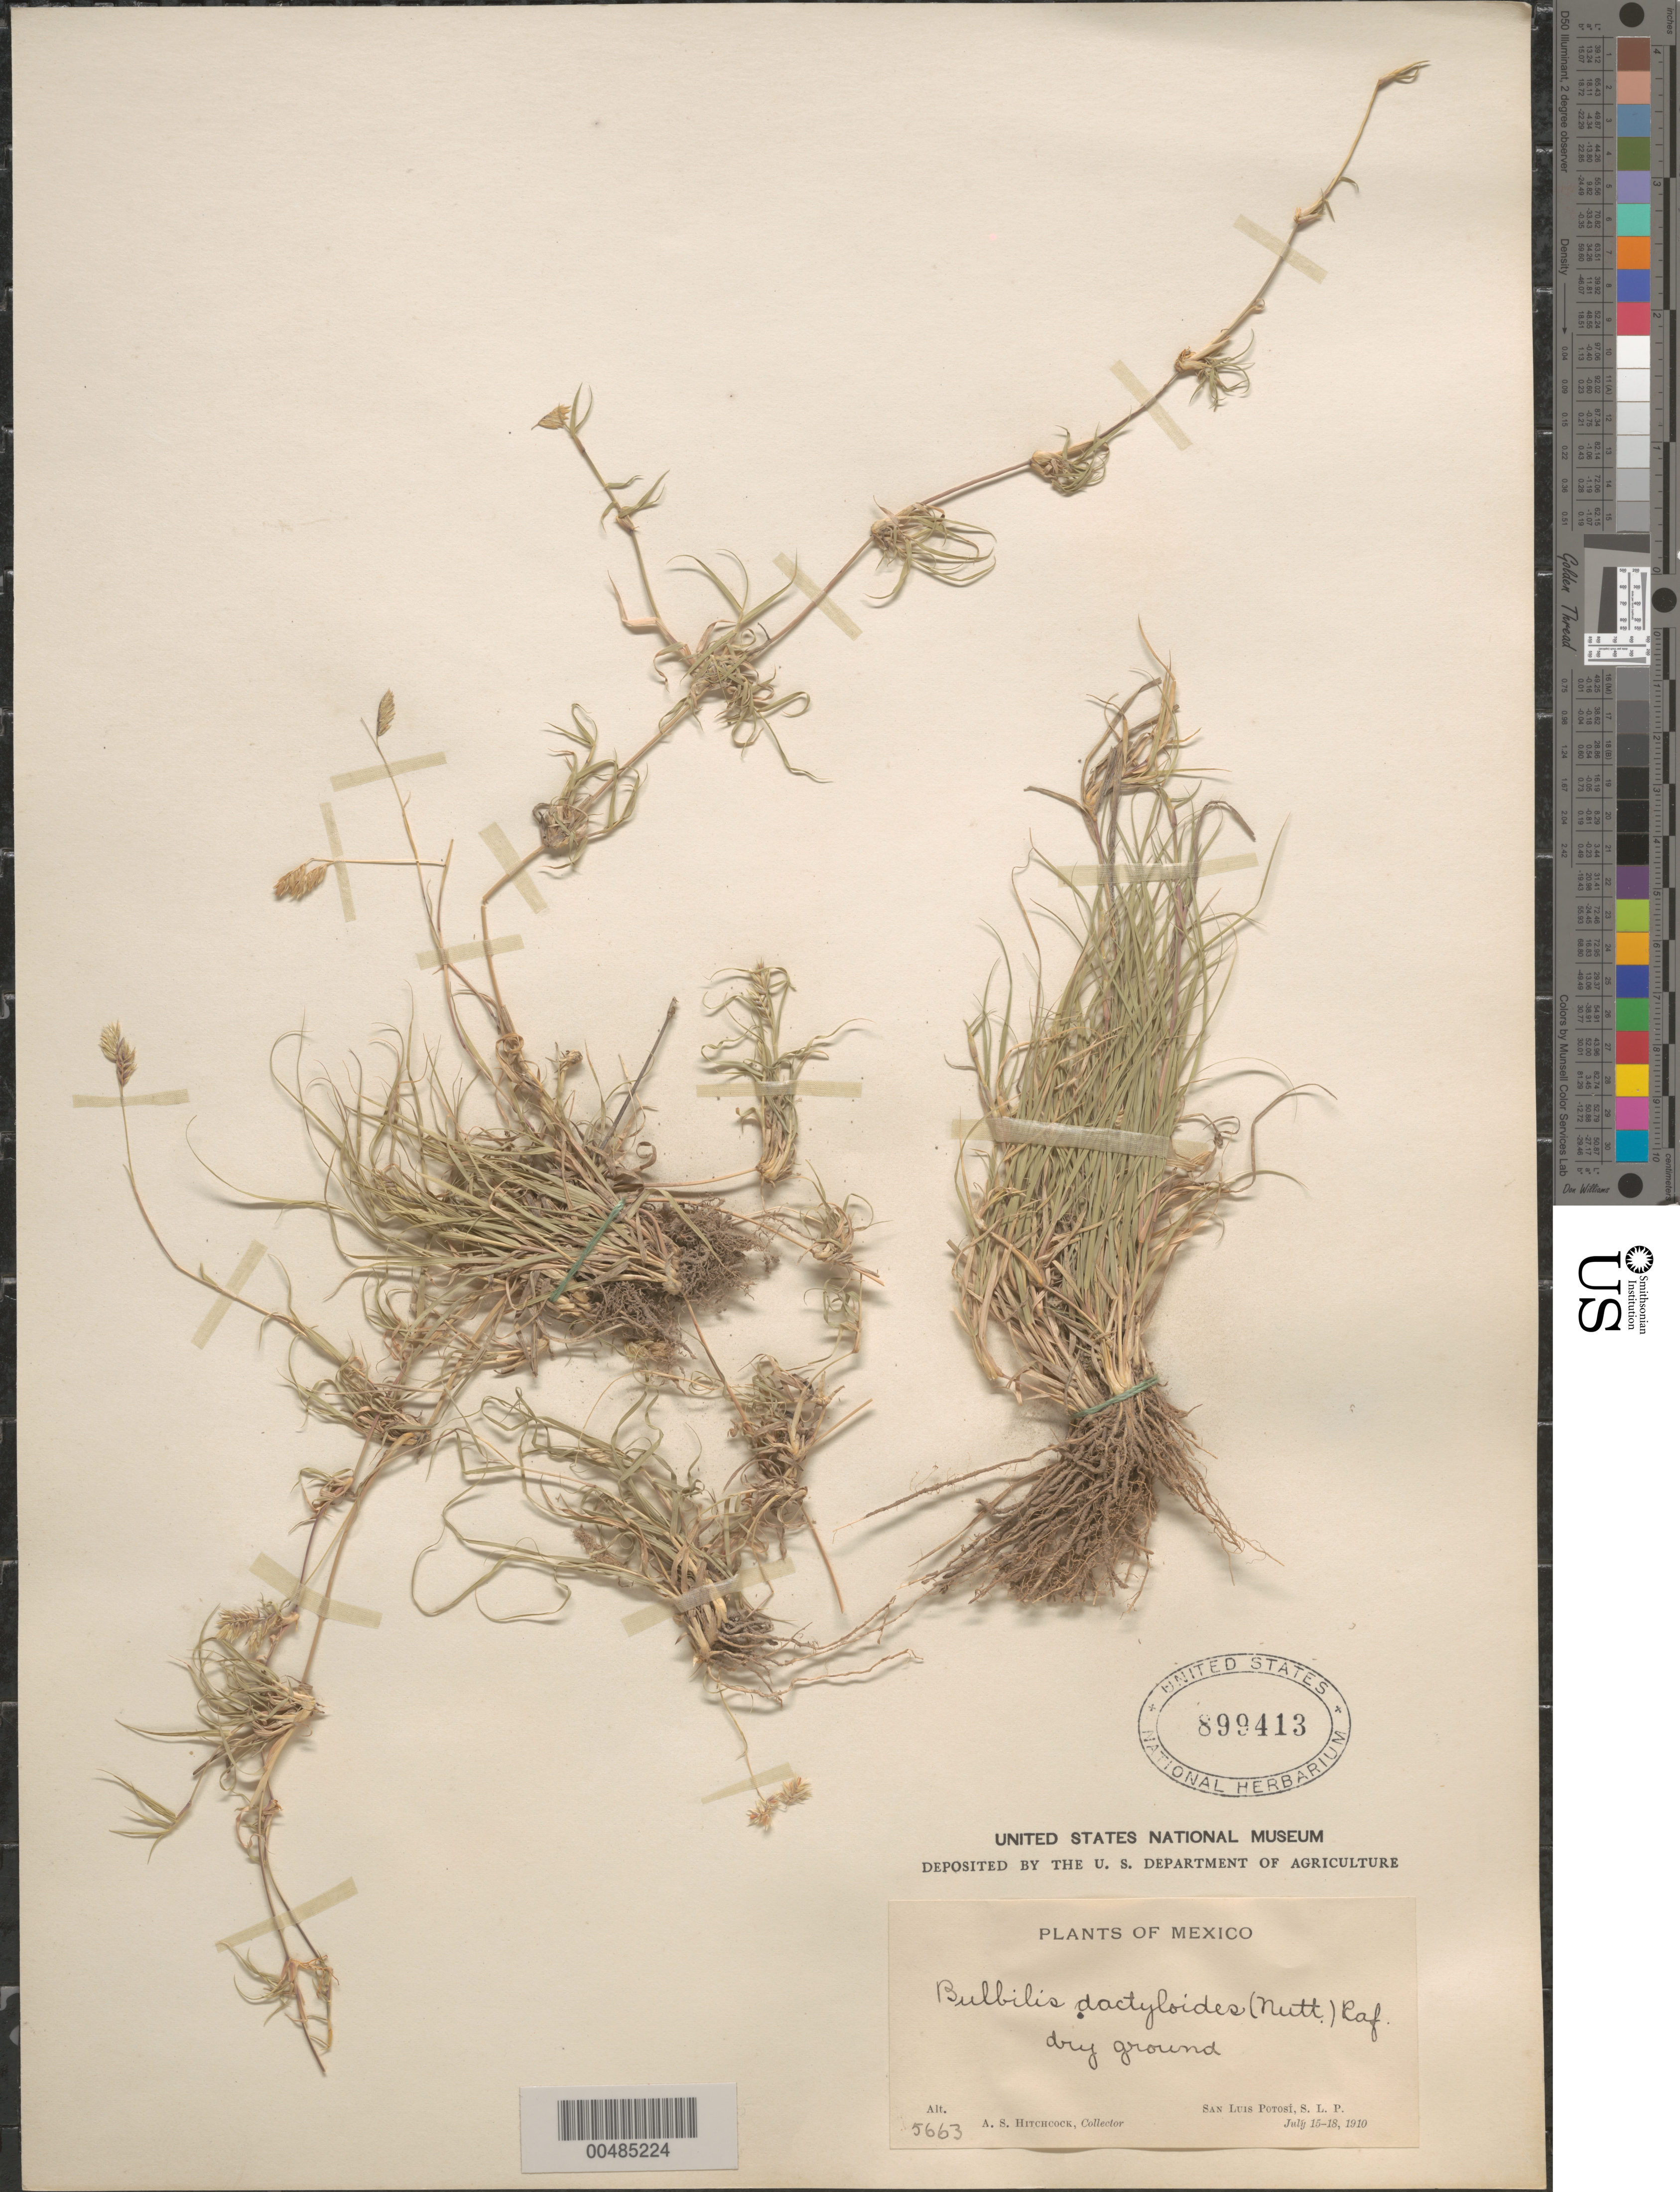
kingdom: Plantae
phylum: Tracheophyta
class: Liliopsida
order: Poales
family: Poaceae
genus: Buchloe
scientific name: Buchloe dactyloides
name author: (Nutt.) Engelm.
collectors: A. S. Hitchcock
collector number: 5663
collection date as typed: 15 Jul 1910 to 18 Jul 1910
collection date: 1910-07-15/1910-07-18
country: Mexico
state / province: San Luis Potosi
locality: San Luis Potosi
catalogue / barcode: US 899413